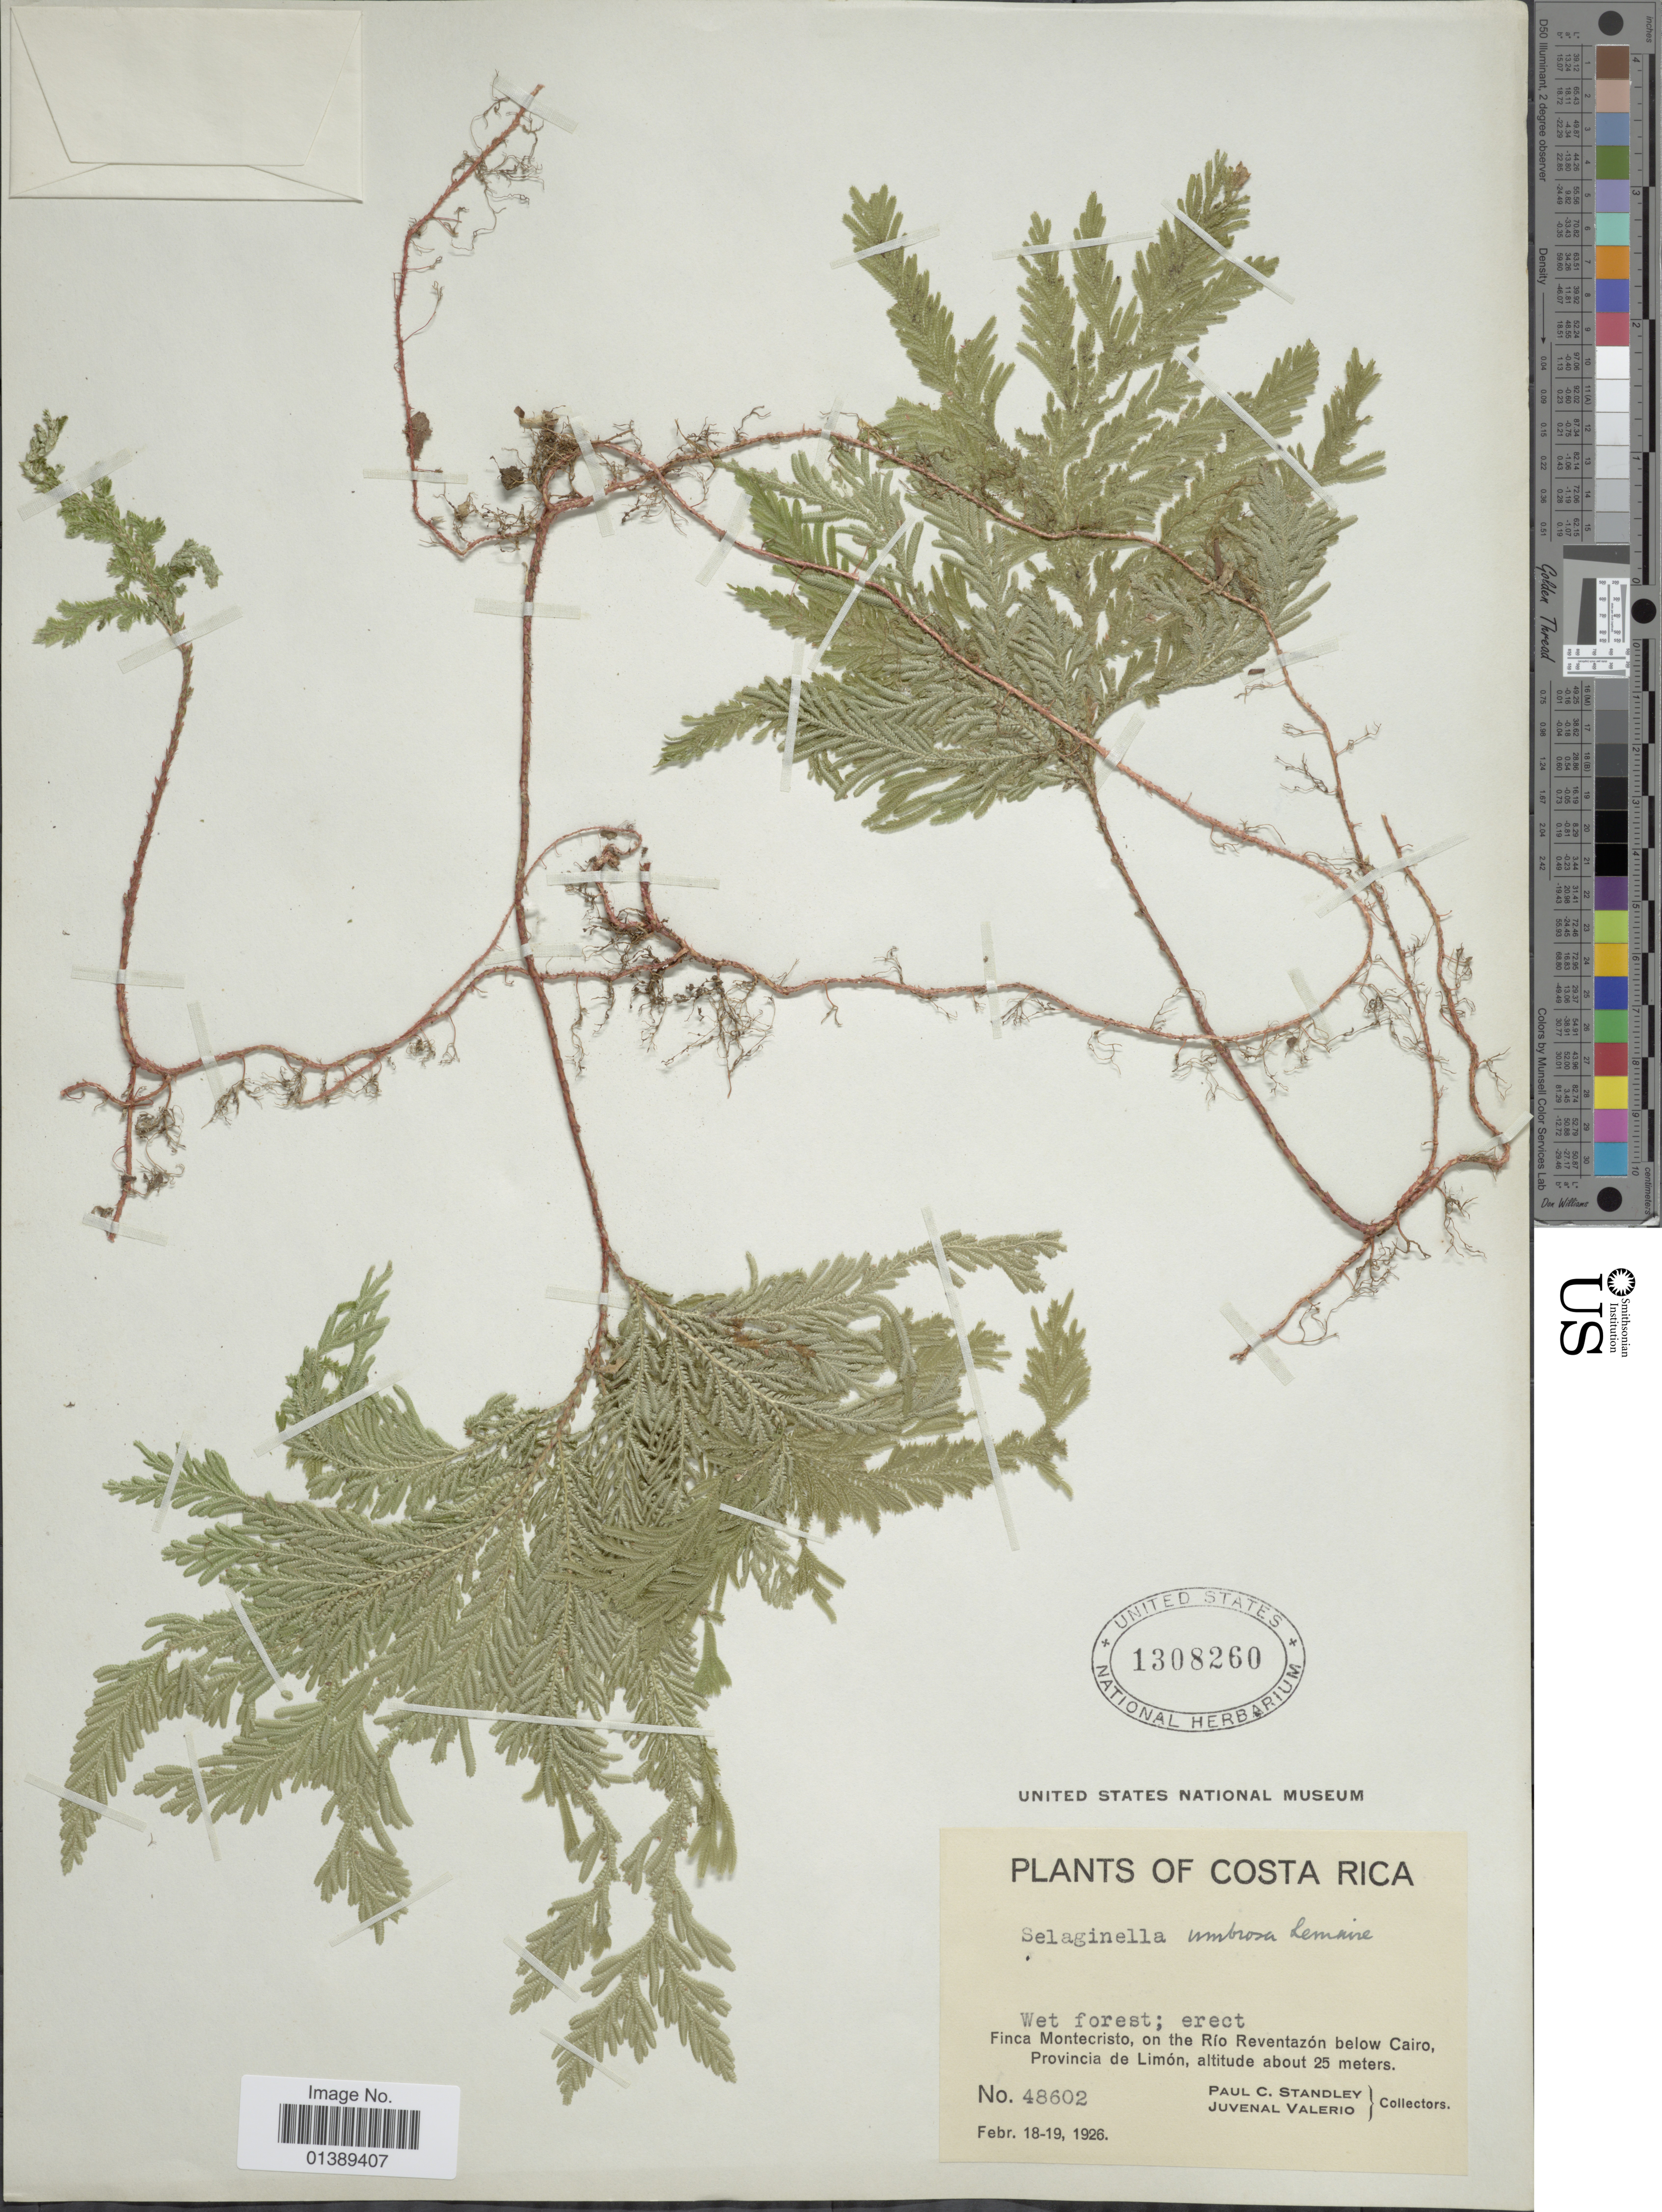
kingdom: Plantae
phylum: Tracheophyta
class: Lycopodiopsida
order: Selaginellales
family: Selaginellaceae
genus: Selaginella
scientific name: Selaginella umbrosa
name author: Lem. ex Hieron.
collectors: P. C. Standley & J. Valerio R.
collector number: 48602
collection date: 1926-02-18/1926-02-19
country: Costa Rica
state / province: Limón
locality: Finca Montecristo, on the Río Reventazón below Cairo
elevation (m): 25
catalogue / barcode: US 1308260